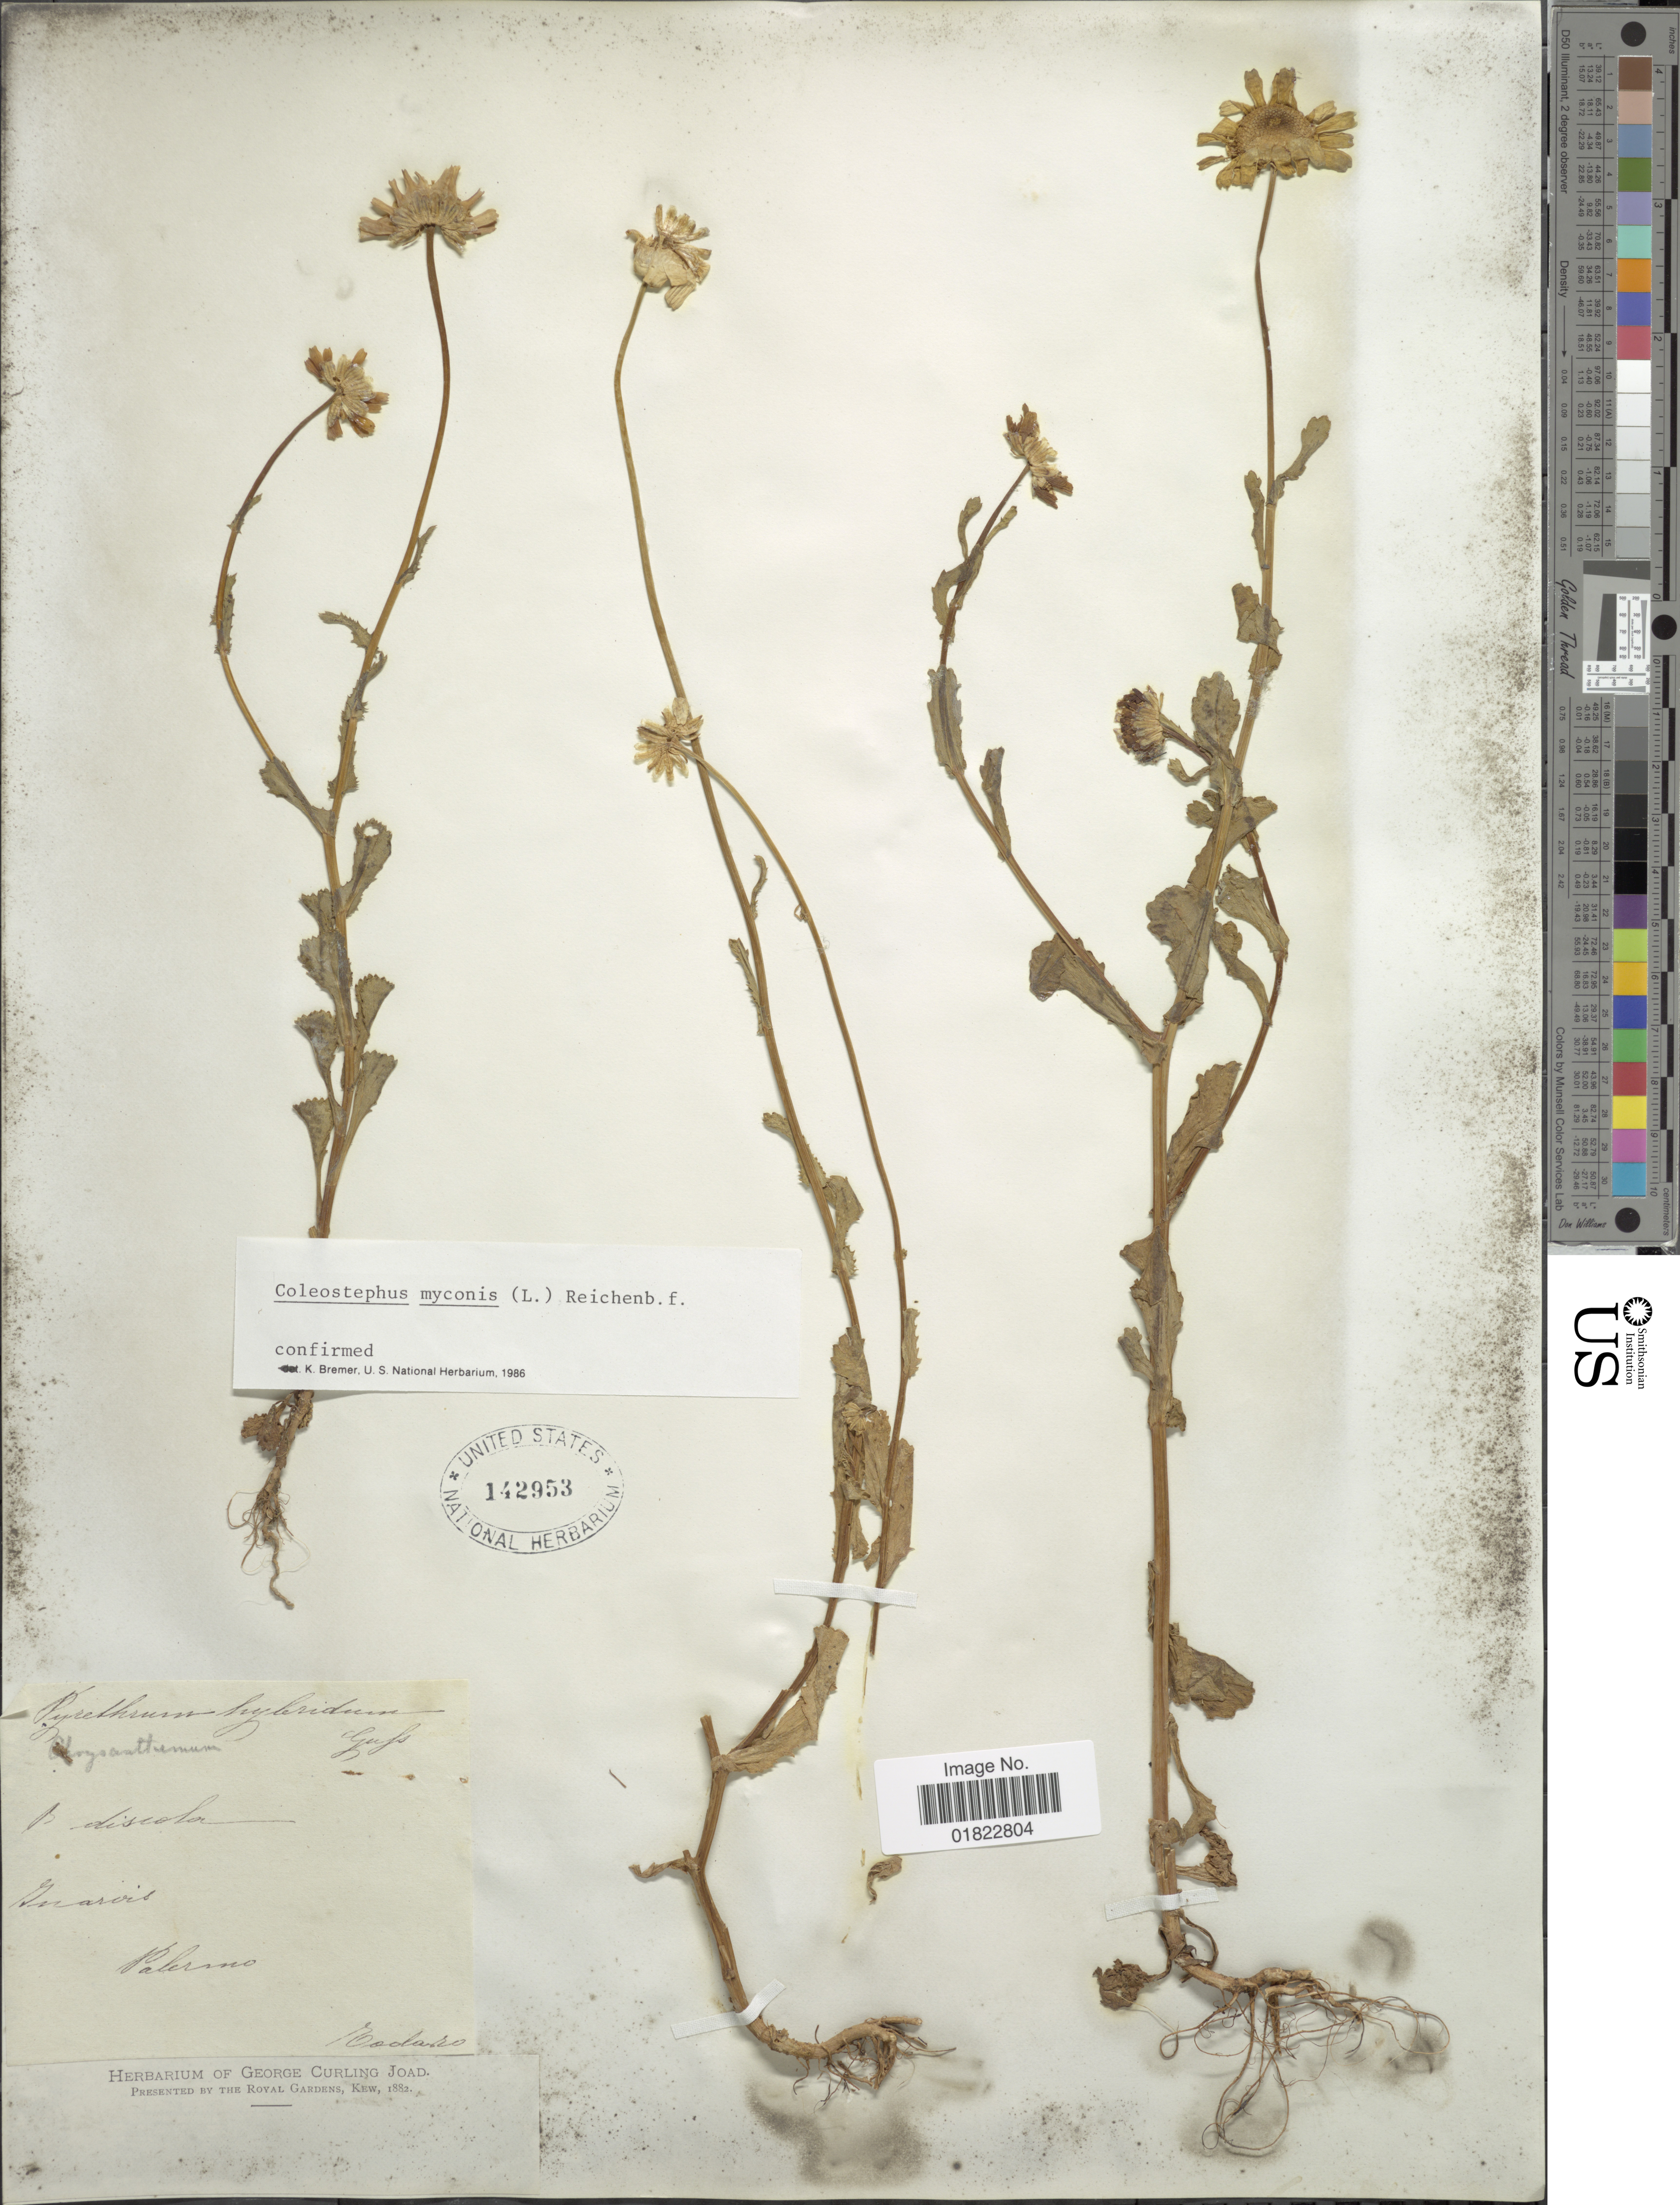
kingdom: Plantae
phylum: Tracheophyta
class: Magnoliopsida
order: Asterales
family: Asteraceae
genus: Coleostephus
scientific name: Coleostephus myconis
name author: (L.) Cass.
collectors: Todaro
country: Italy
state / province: Siciliana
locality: Palermo. Inarois [interpreted].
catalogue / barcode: US 142953